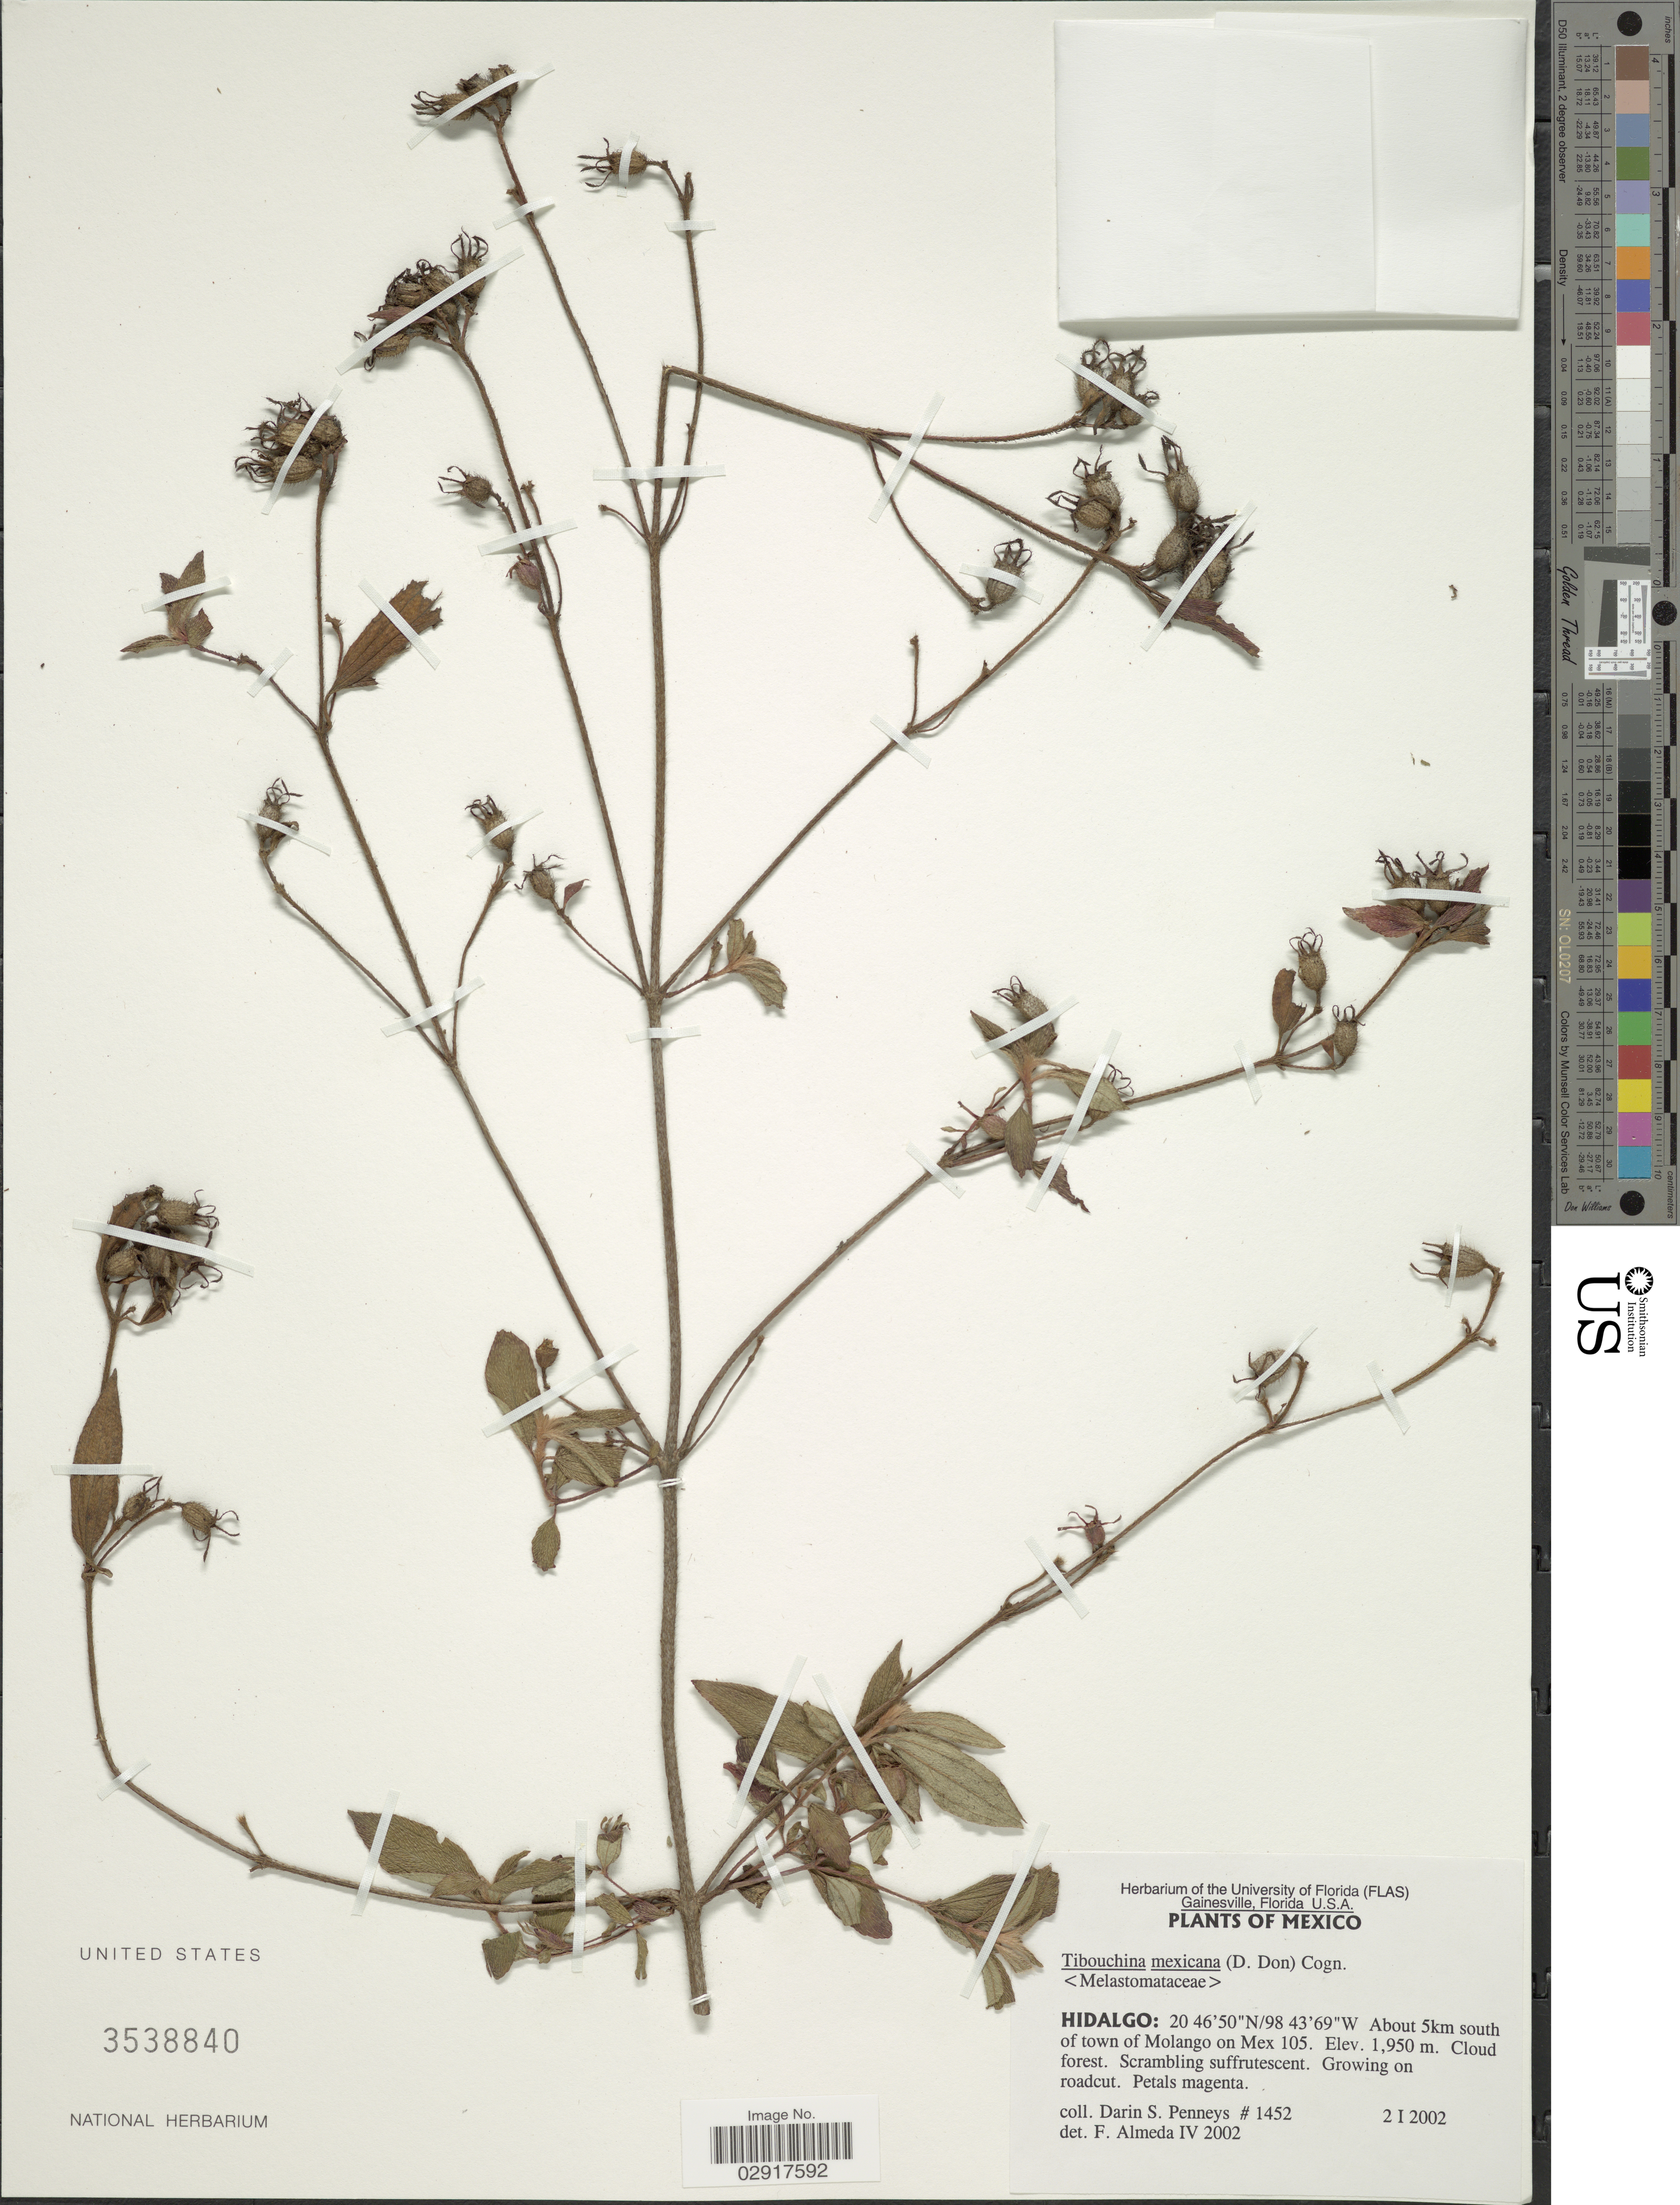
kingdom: Plantae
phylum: Tracheophyta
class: Magnoliopsida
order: Myrtales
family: Melastomataceae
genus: Chaetogastra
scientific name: Chaetogastra tortuosa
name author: (Bonpl.) DC.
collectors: D. S. Penneys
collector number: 1452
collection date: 2002-01-02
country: Mexico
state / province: Hidalgo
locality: About 5 km south of town of Molango on Mex 105.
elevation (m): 1950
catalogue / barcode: US 3538840